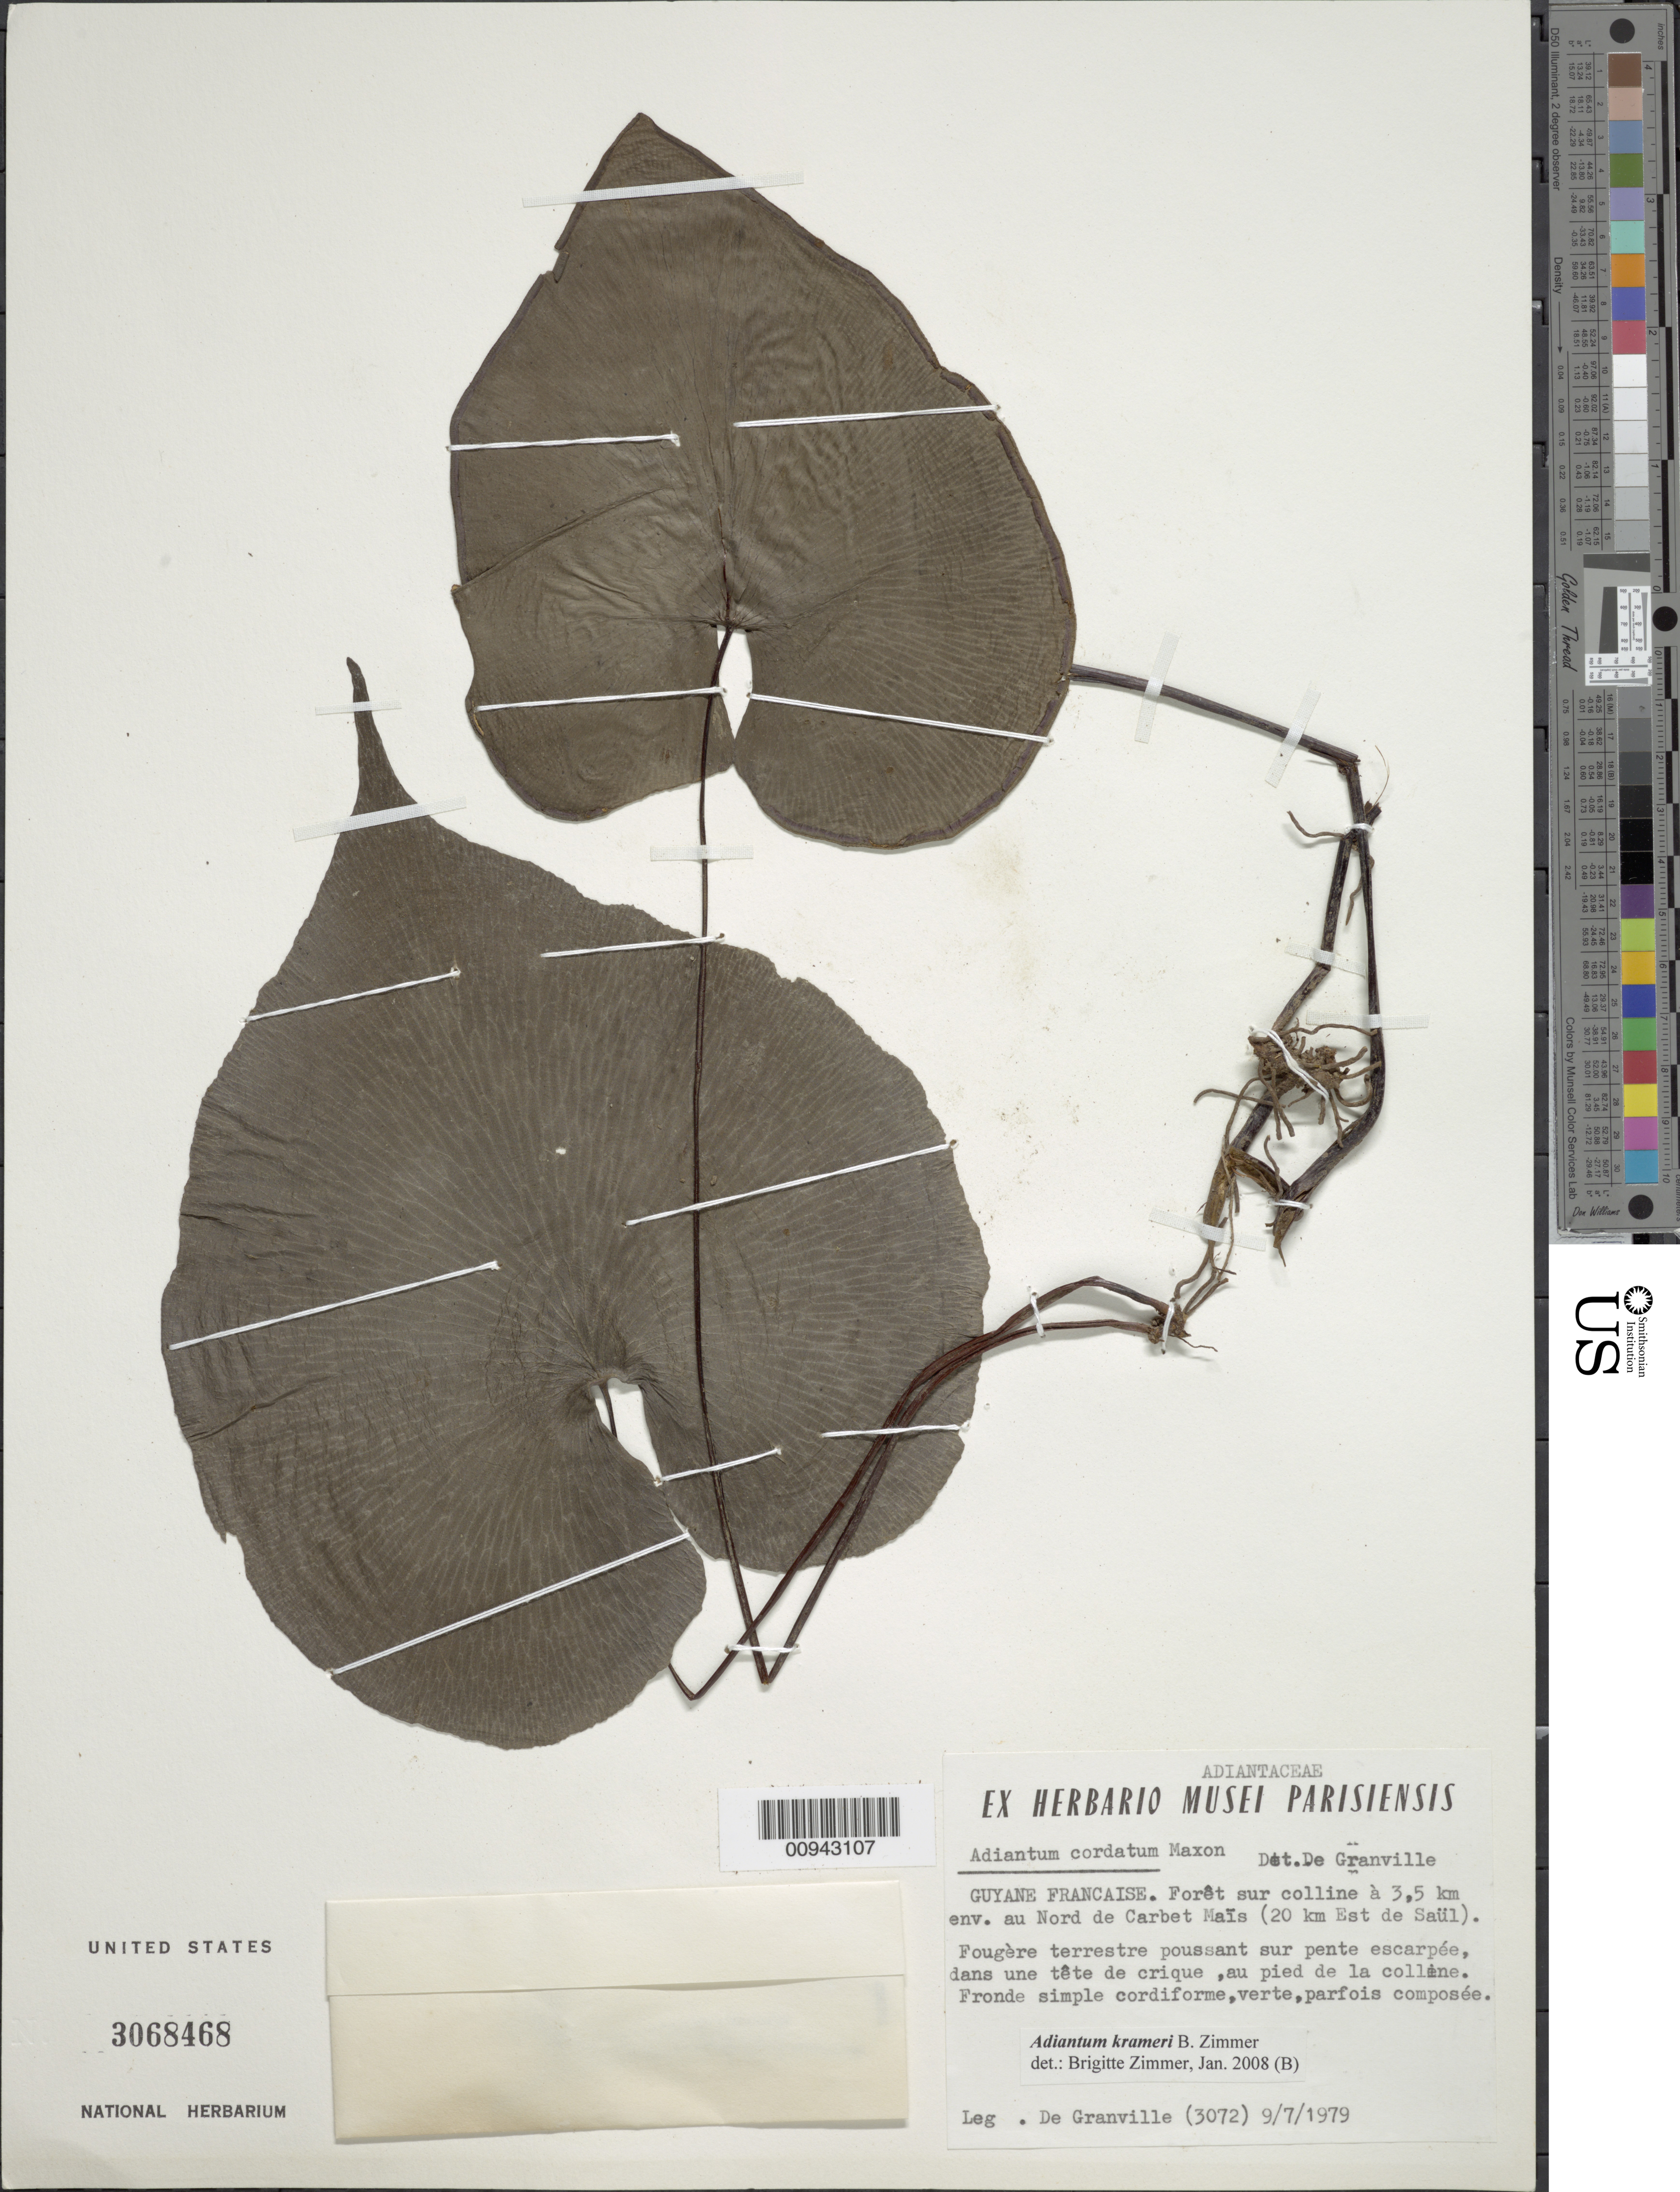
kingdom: Plantae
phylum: Tracheophyta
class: Polypodiopsida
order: Polypodiales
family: Pteridaceae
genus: Adiantum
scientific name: Adiantum krameri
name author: B. Zimmer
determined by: Zimmer, B.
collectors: J.-J. de Granville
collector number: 3072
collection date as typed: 9-Jul-79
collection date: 1979-07-09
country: French Guiana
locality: Saül, 20 km Est de; 3.5 km env. au Nord de Carbet Maïs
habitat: Foret sur colline; pente escarpee, dans une tete de crique, au pied de la colline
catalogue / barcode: US 3068468